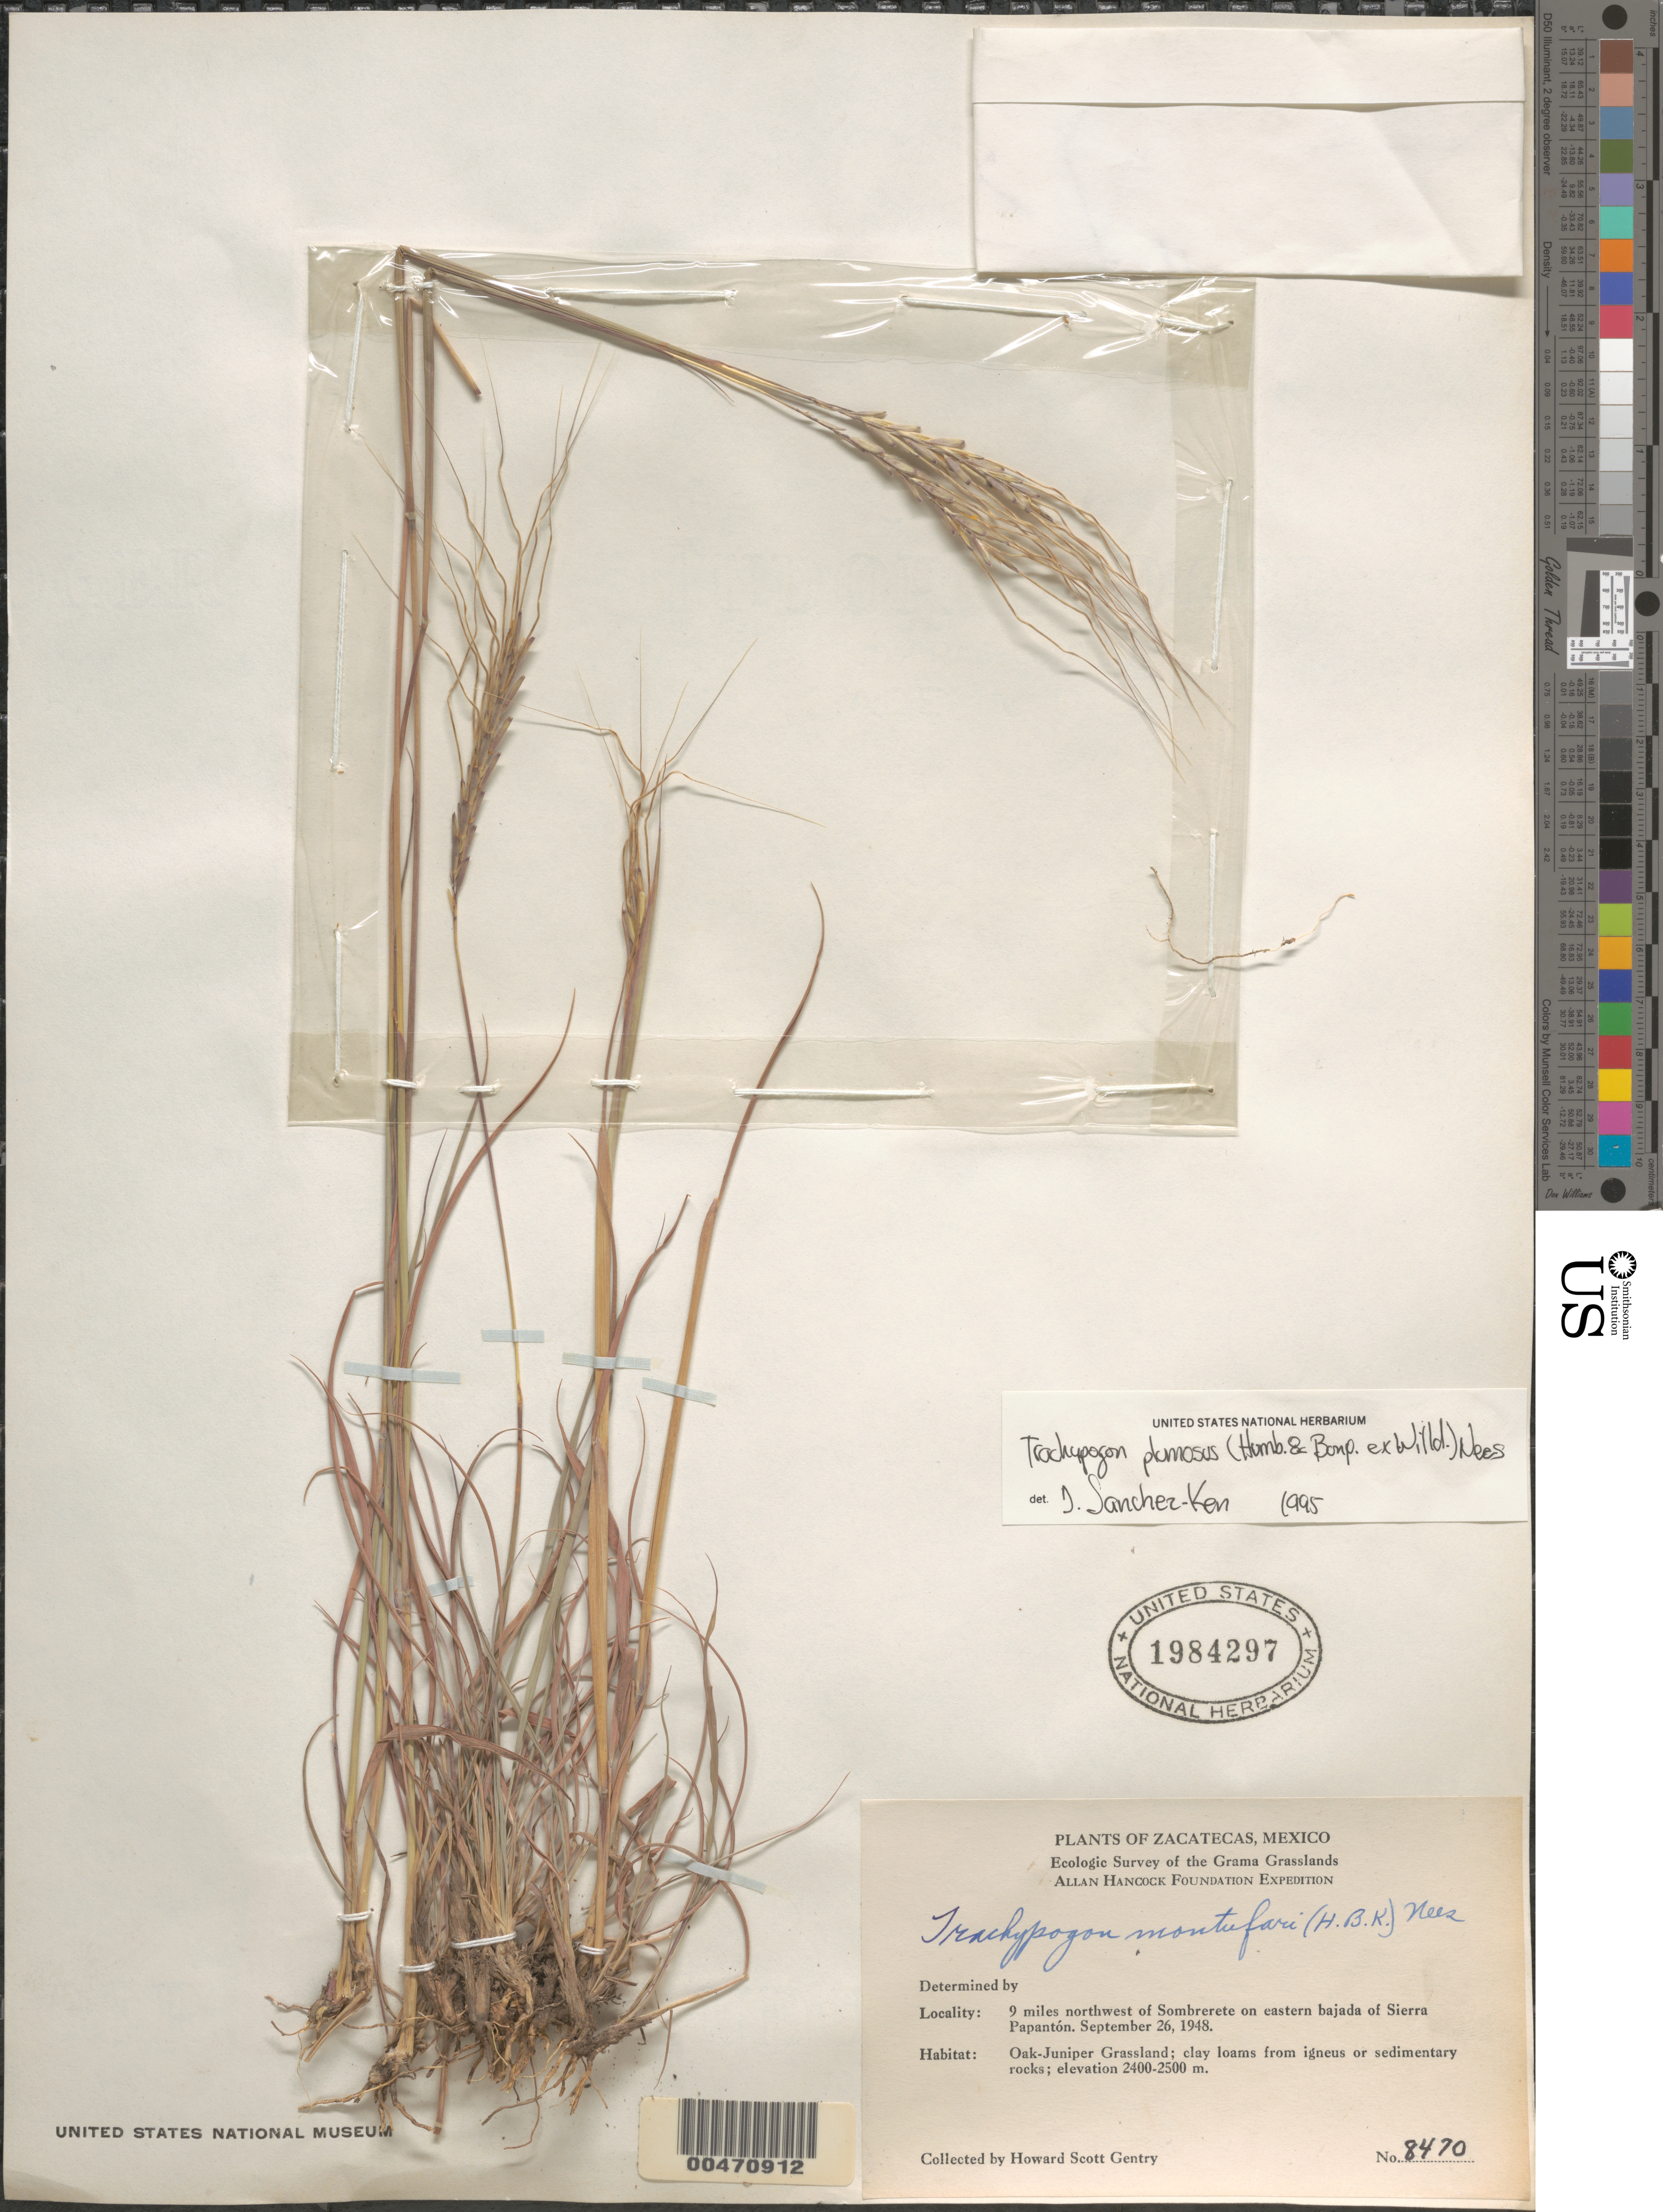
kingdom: Plantae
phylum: Tracheophyta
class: Liliopsida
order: Poales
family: Poaceae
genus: Trachypogon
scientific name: Trachypogon plumosus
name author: (Humb. & Bonpl.) Nees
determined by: Sánchez-Ken, J. G.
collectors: H. S. Gentry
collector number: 8470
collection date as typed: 26 Sep 1948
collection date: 1948-09-26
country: Mexico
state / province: Zacatecas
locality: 9 mi NW of Sombrerete on E bajada of Sierra Papantón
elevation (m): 2400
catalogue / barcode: US 1984297